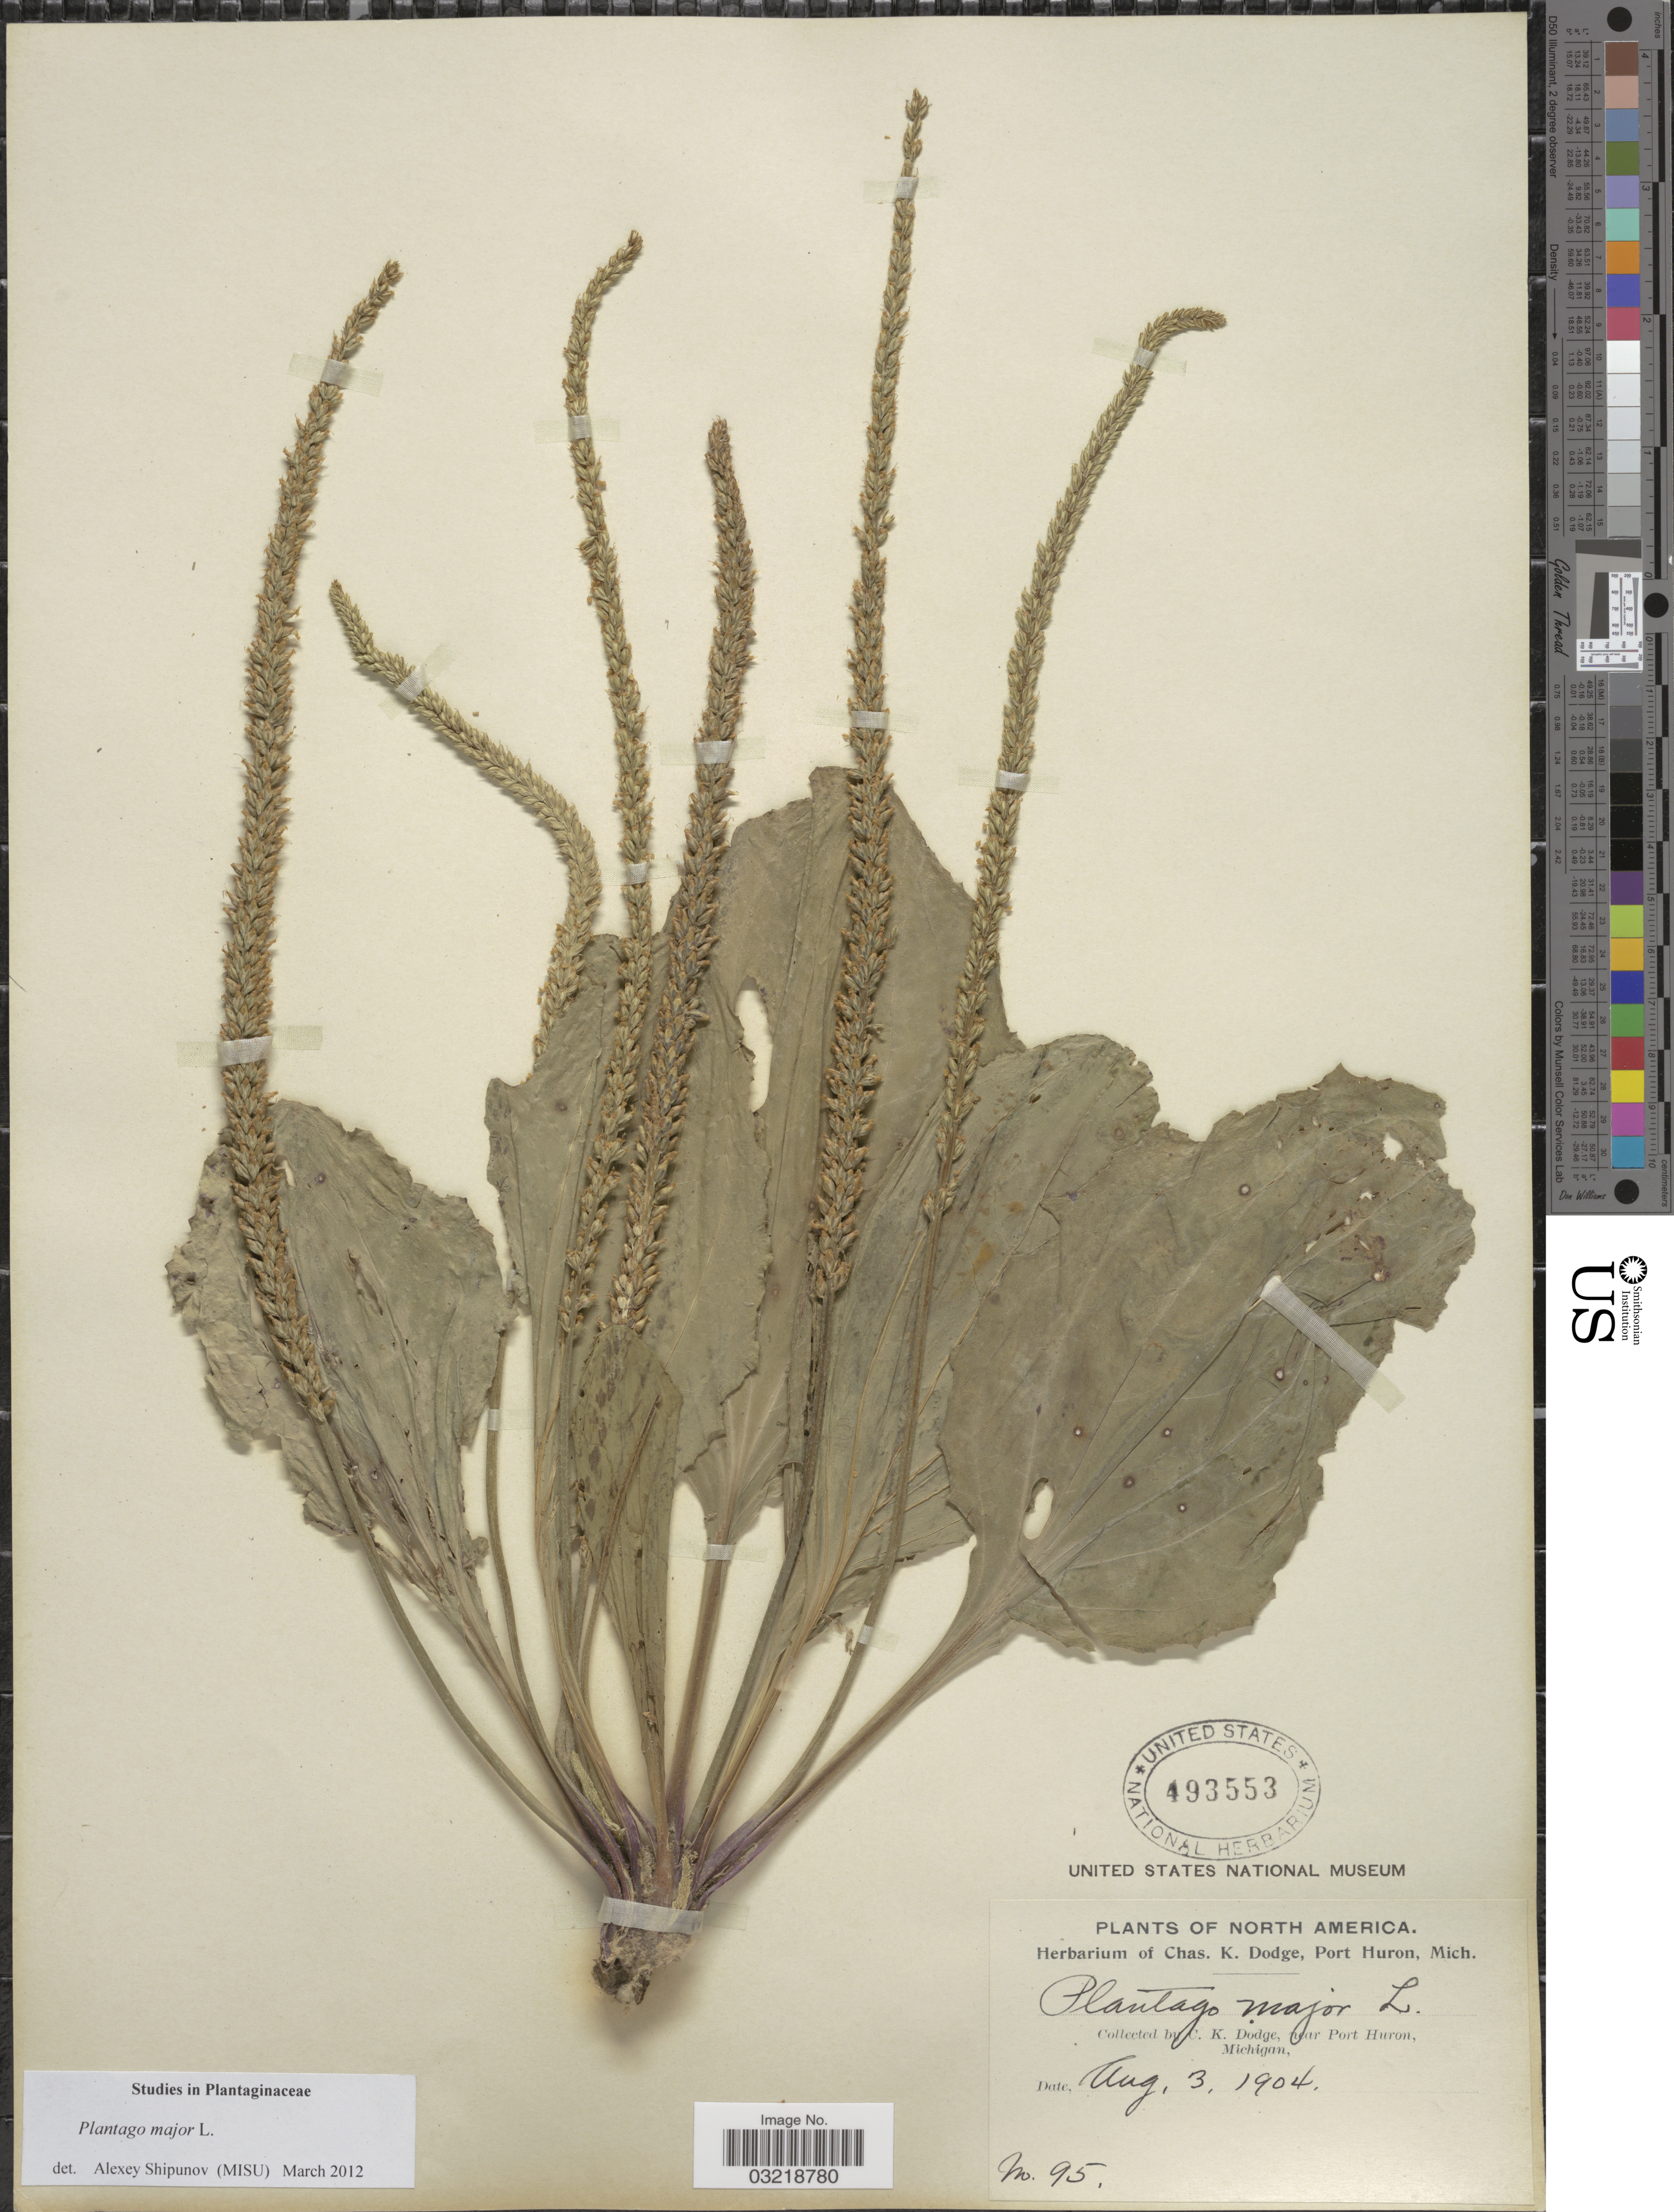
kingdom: Plantae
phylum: Tracheophyta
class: Magnoliopsida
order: Lamiales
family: Plantaginaceae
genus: Plantago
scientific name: Plantago major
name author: L.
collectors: C. K. Dodge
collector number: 95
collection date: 1904-08-03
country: United States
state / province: Michigan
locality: Near Port Huron.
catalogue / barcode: US 493553